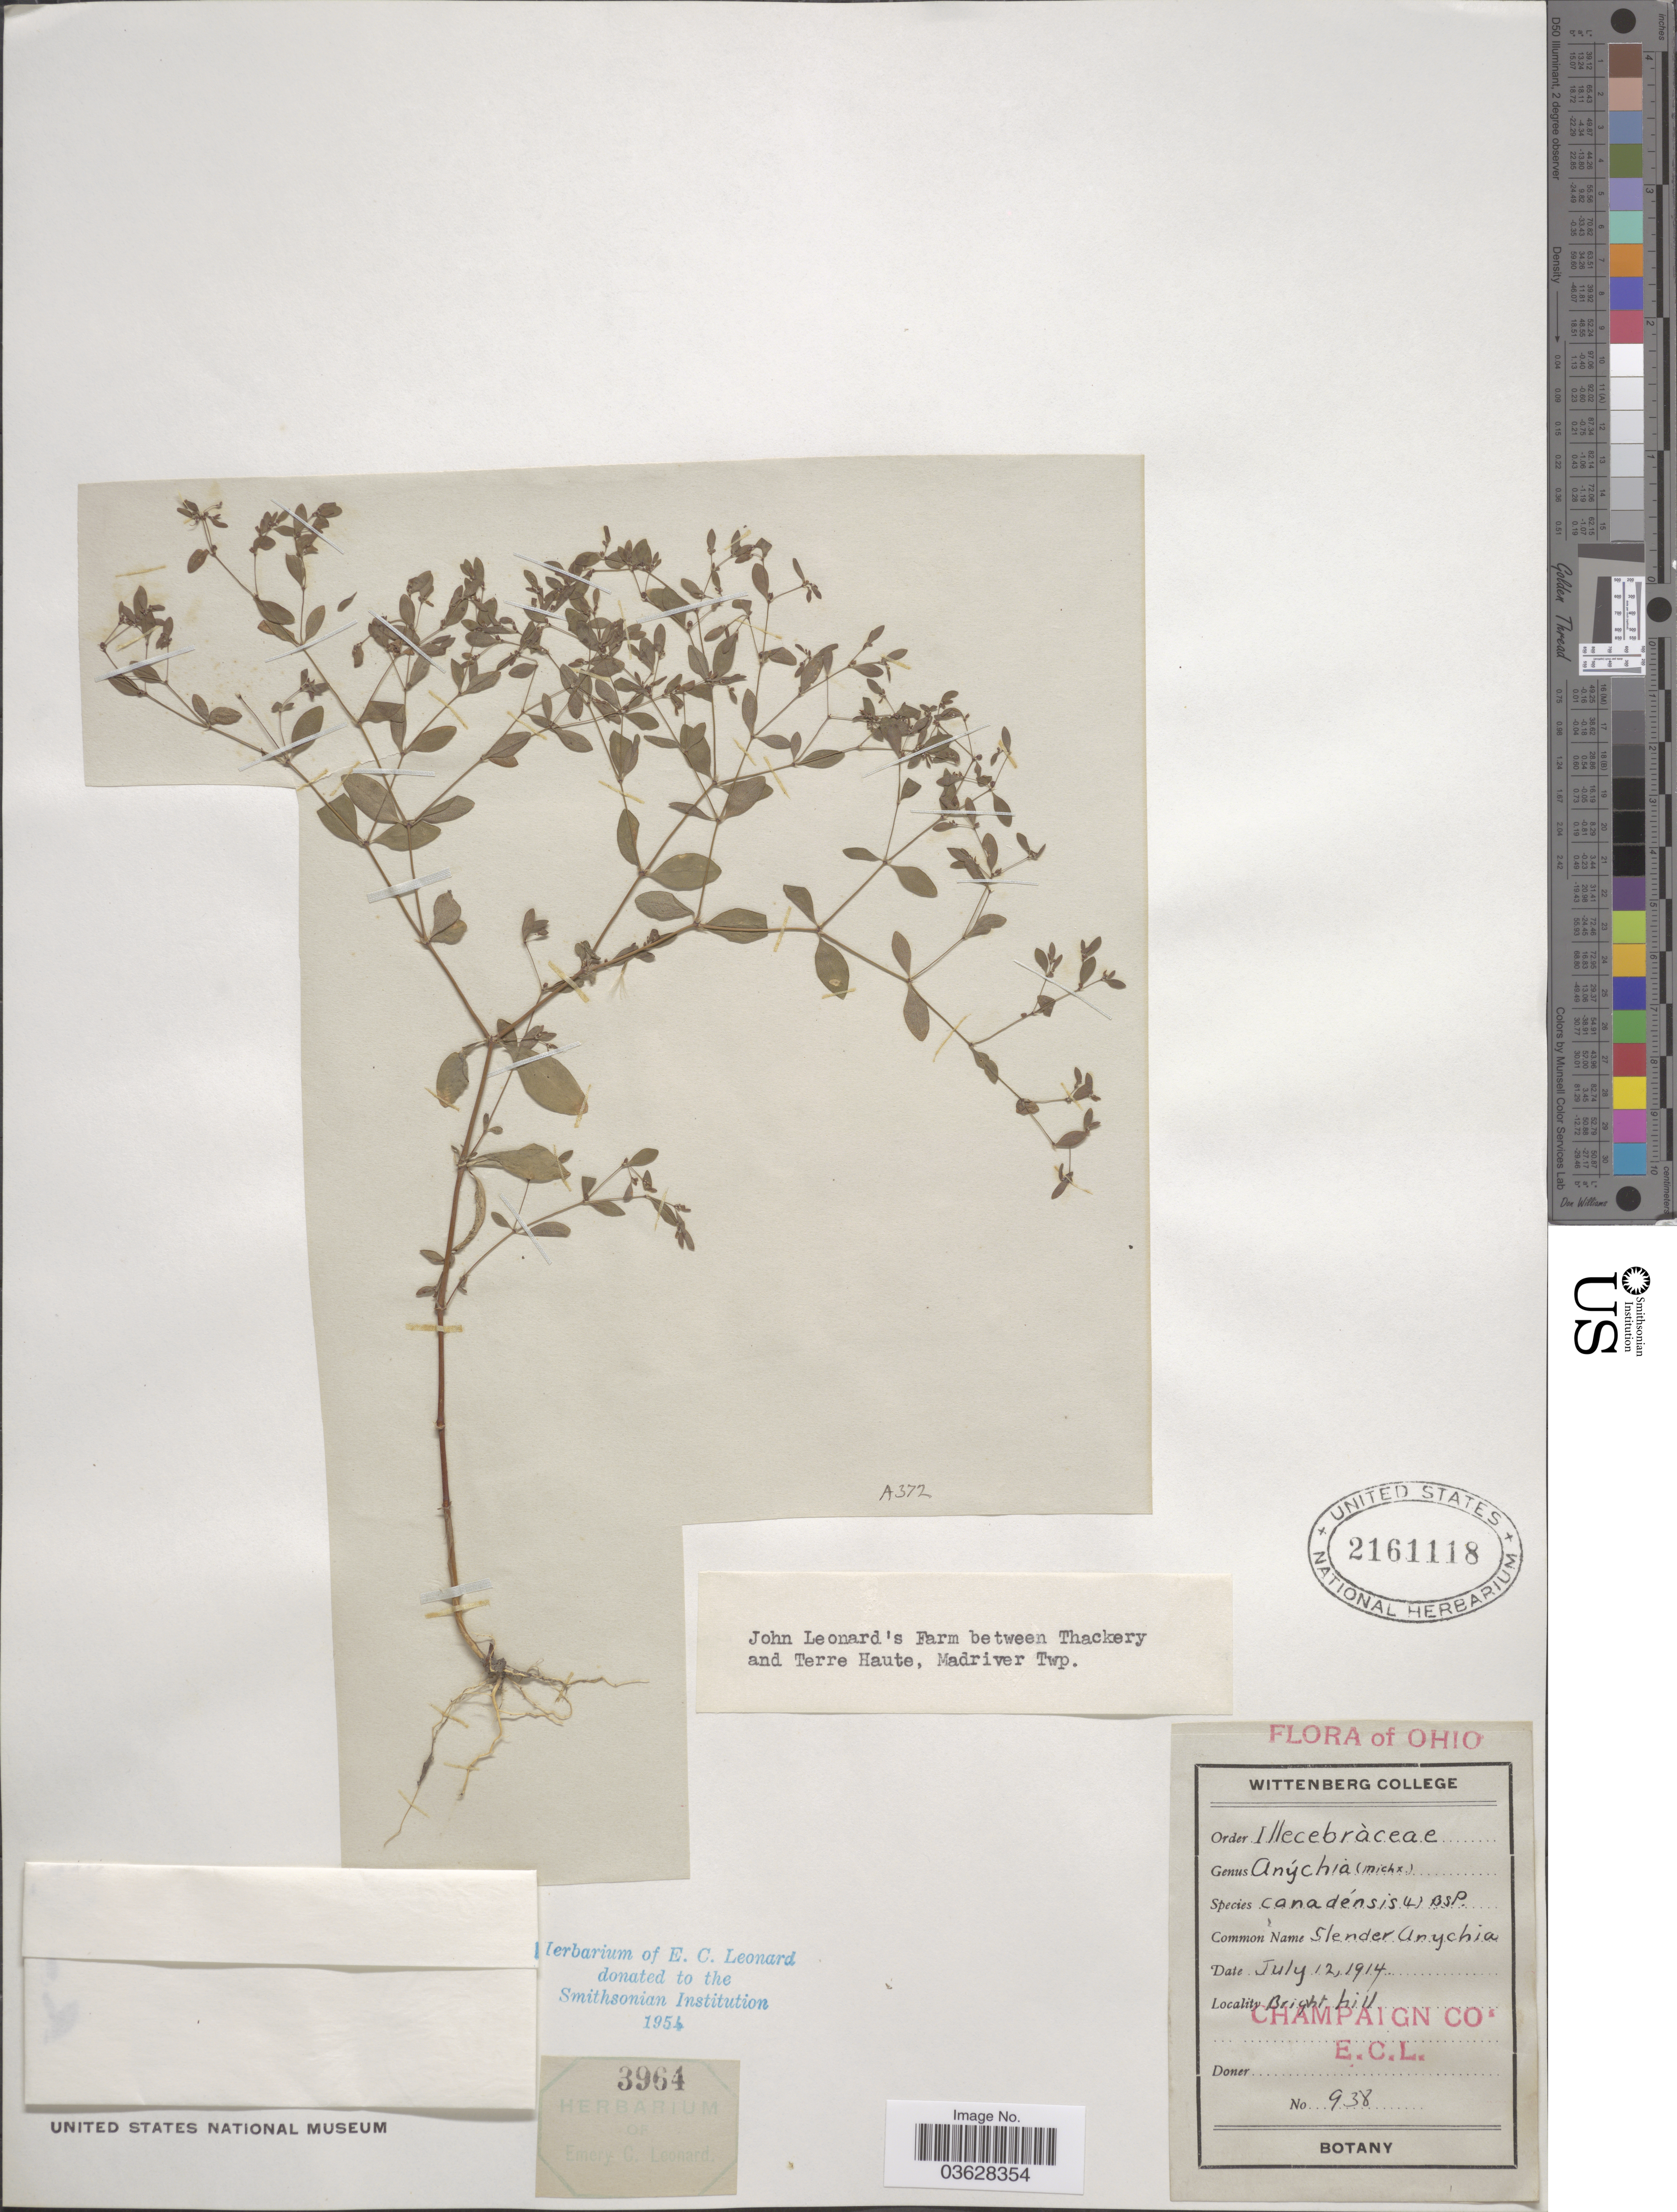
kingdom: Plantae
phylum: Tracheophyta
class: Magnoliopsida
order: Caryophyllales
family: Caryophyllaceae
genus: Paronychia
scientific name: Paronychia canadensis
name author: (L.) Alph. Wood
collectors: E. C. Leonard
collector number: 938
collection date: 1914-07-12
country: United States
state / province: Ohio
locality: Bright hill, Champaign Co. John Leonard's Farm between Thackery and Terre Haute, Madriver Twp.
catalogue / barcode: US 2161118